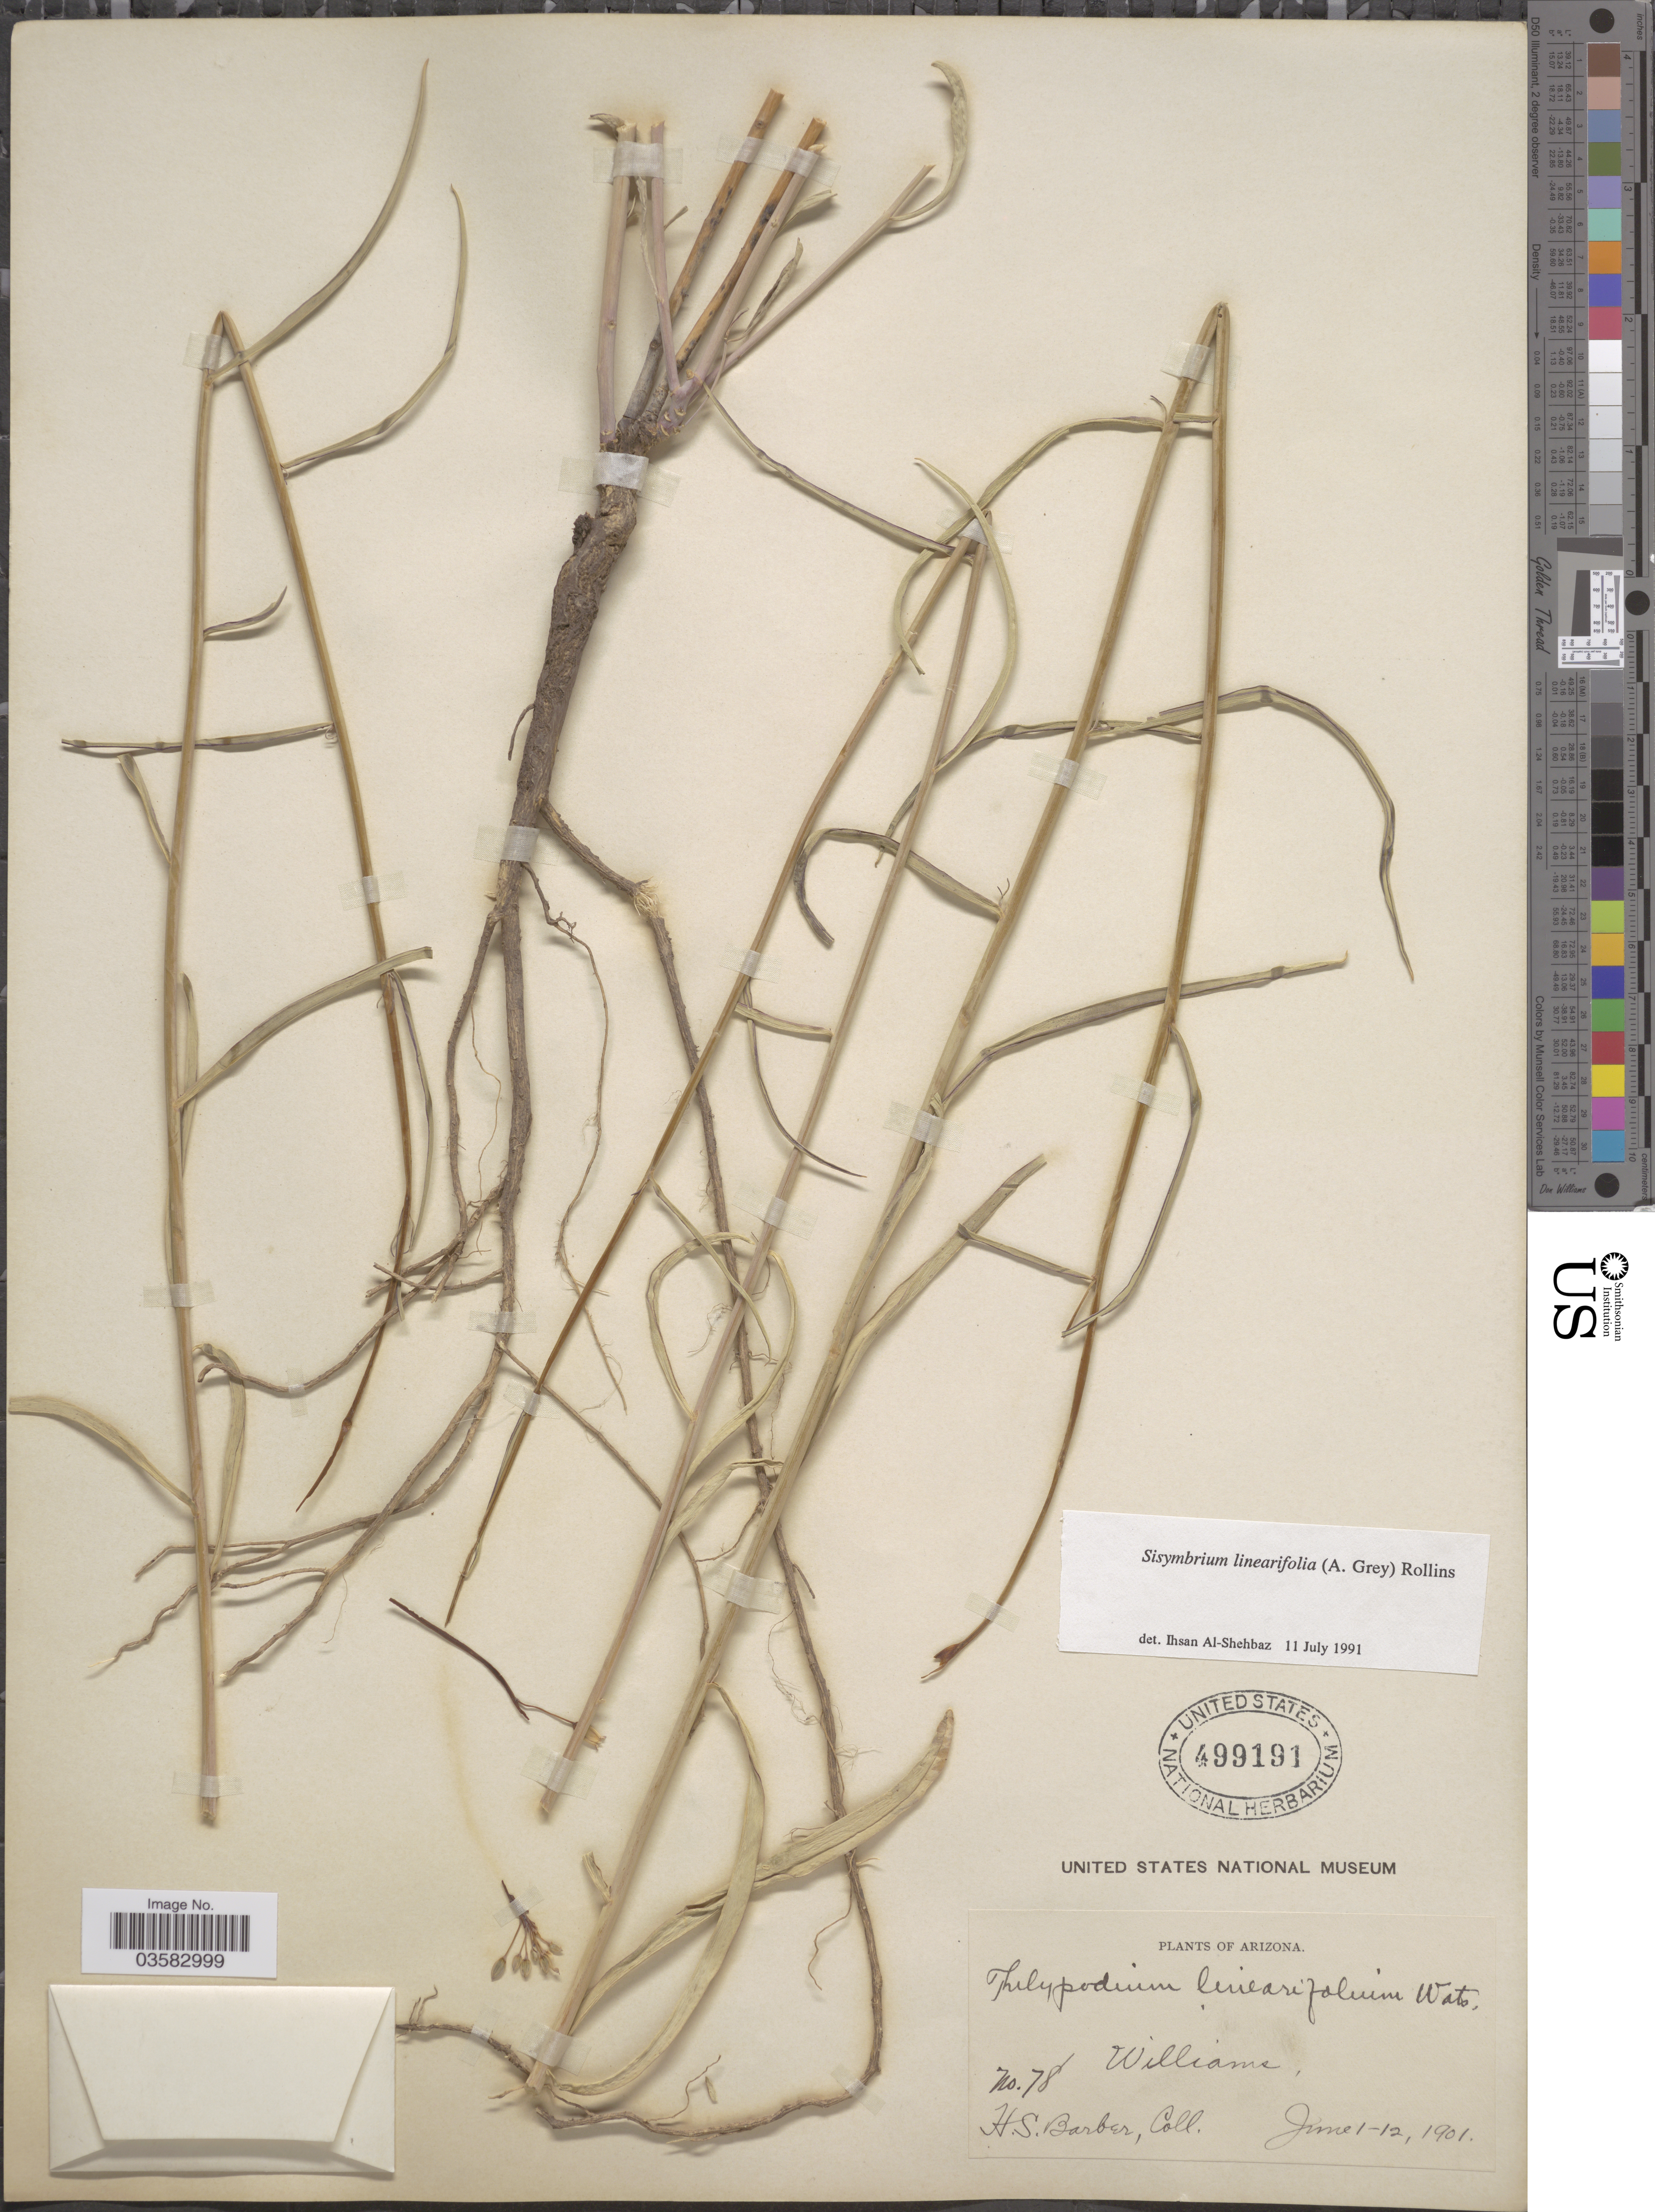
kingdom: Plantae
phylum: Tracheophyta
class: Magnoliopsida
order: Brassicales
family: Brassicaceae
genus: Sisymbrium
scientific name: Sisymbrium linearifolium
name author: (A. Gray) Payson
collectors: H. Barber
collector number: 78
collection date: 1901-06-01/1901-06-12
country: United States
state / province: Arizona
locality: Williams.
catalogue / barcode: US 499191